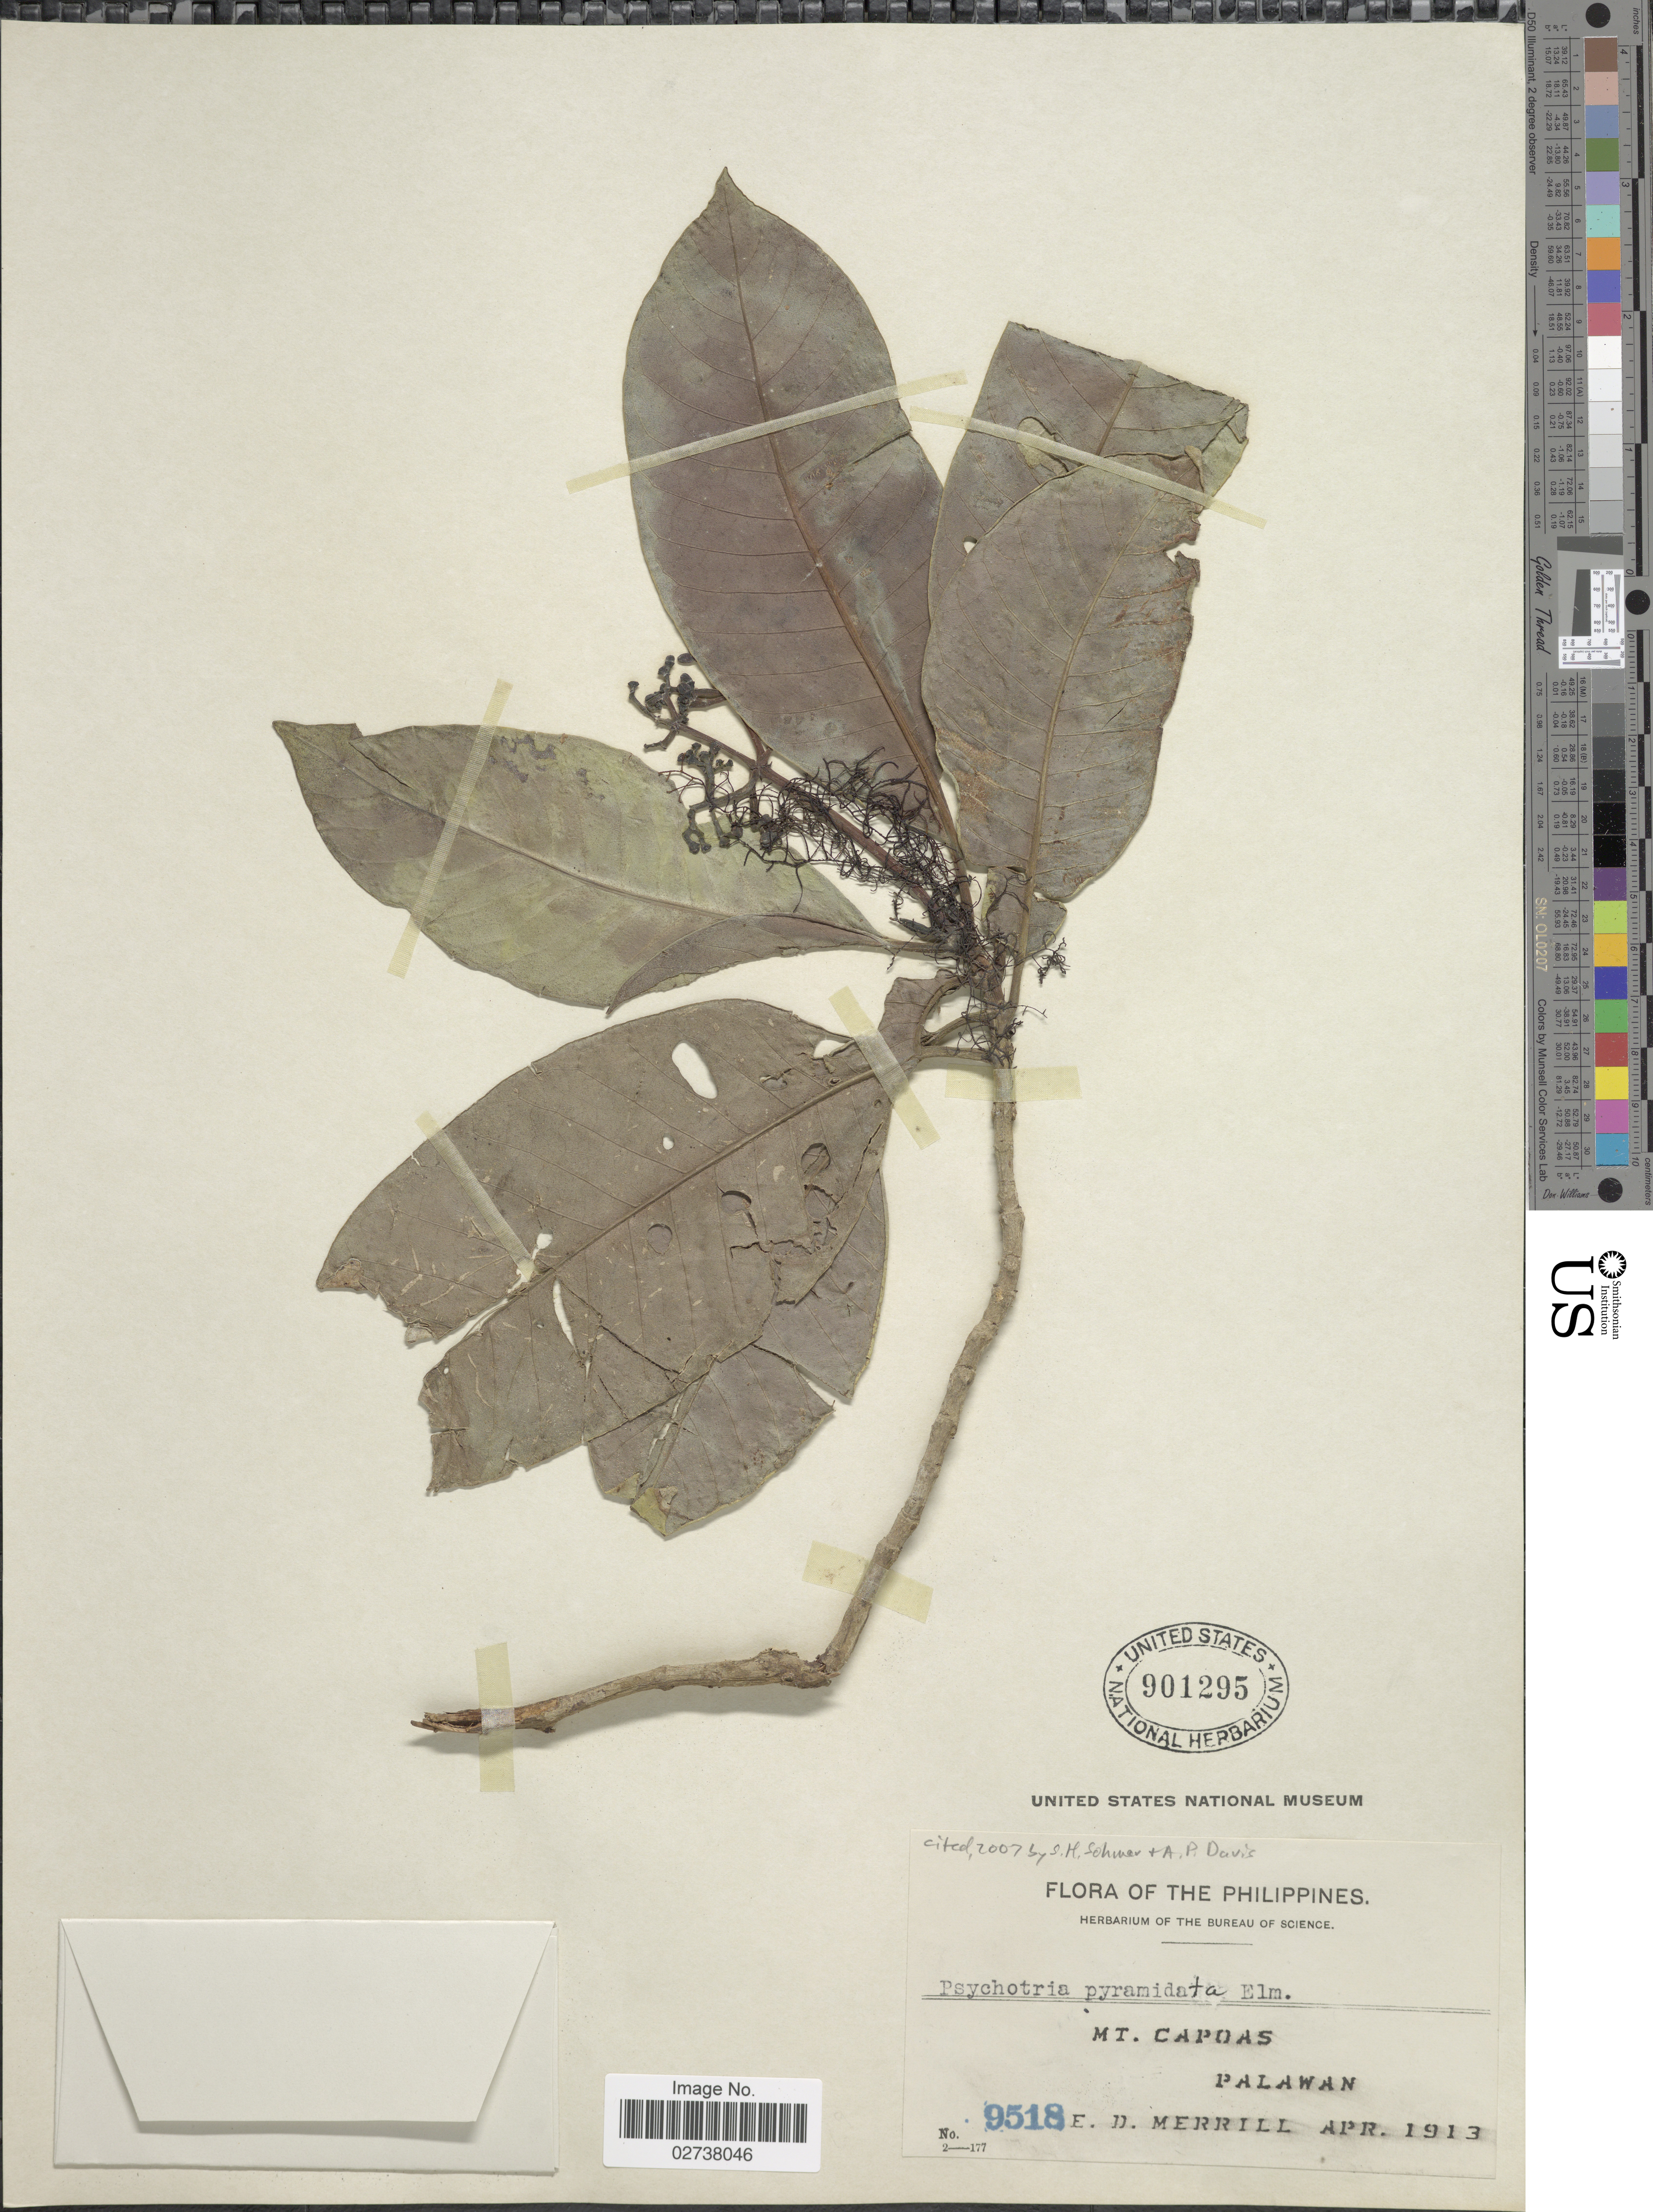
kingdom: Plantae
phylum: Tracheophyta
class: Magnoliopsida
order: Gentianales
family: Rubiaceae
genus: Psychotria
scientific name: Psychotria pyramidata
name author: Elmer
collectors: E. D. Merrill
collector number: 9518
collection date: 1913-04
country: Philippines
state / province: Mimaropa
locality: Mt. Capoas. Palawan.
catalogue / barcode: US 901295